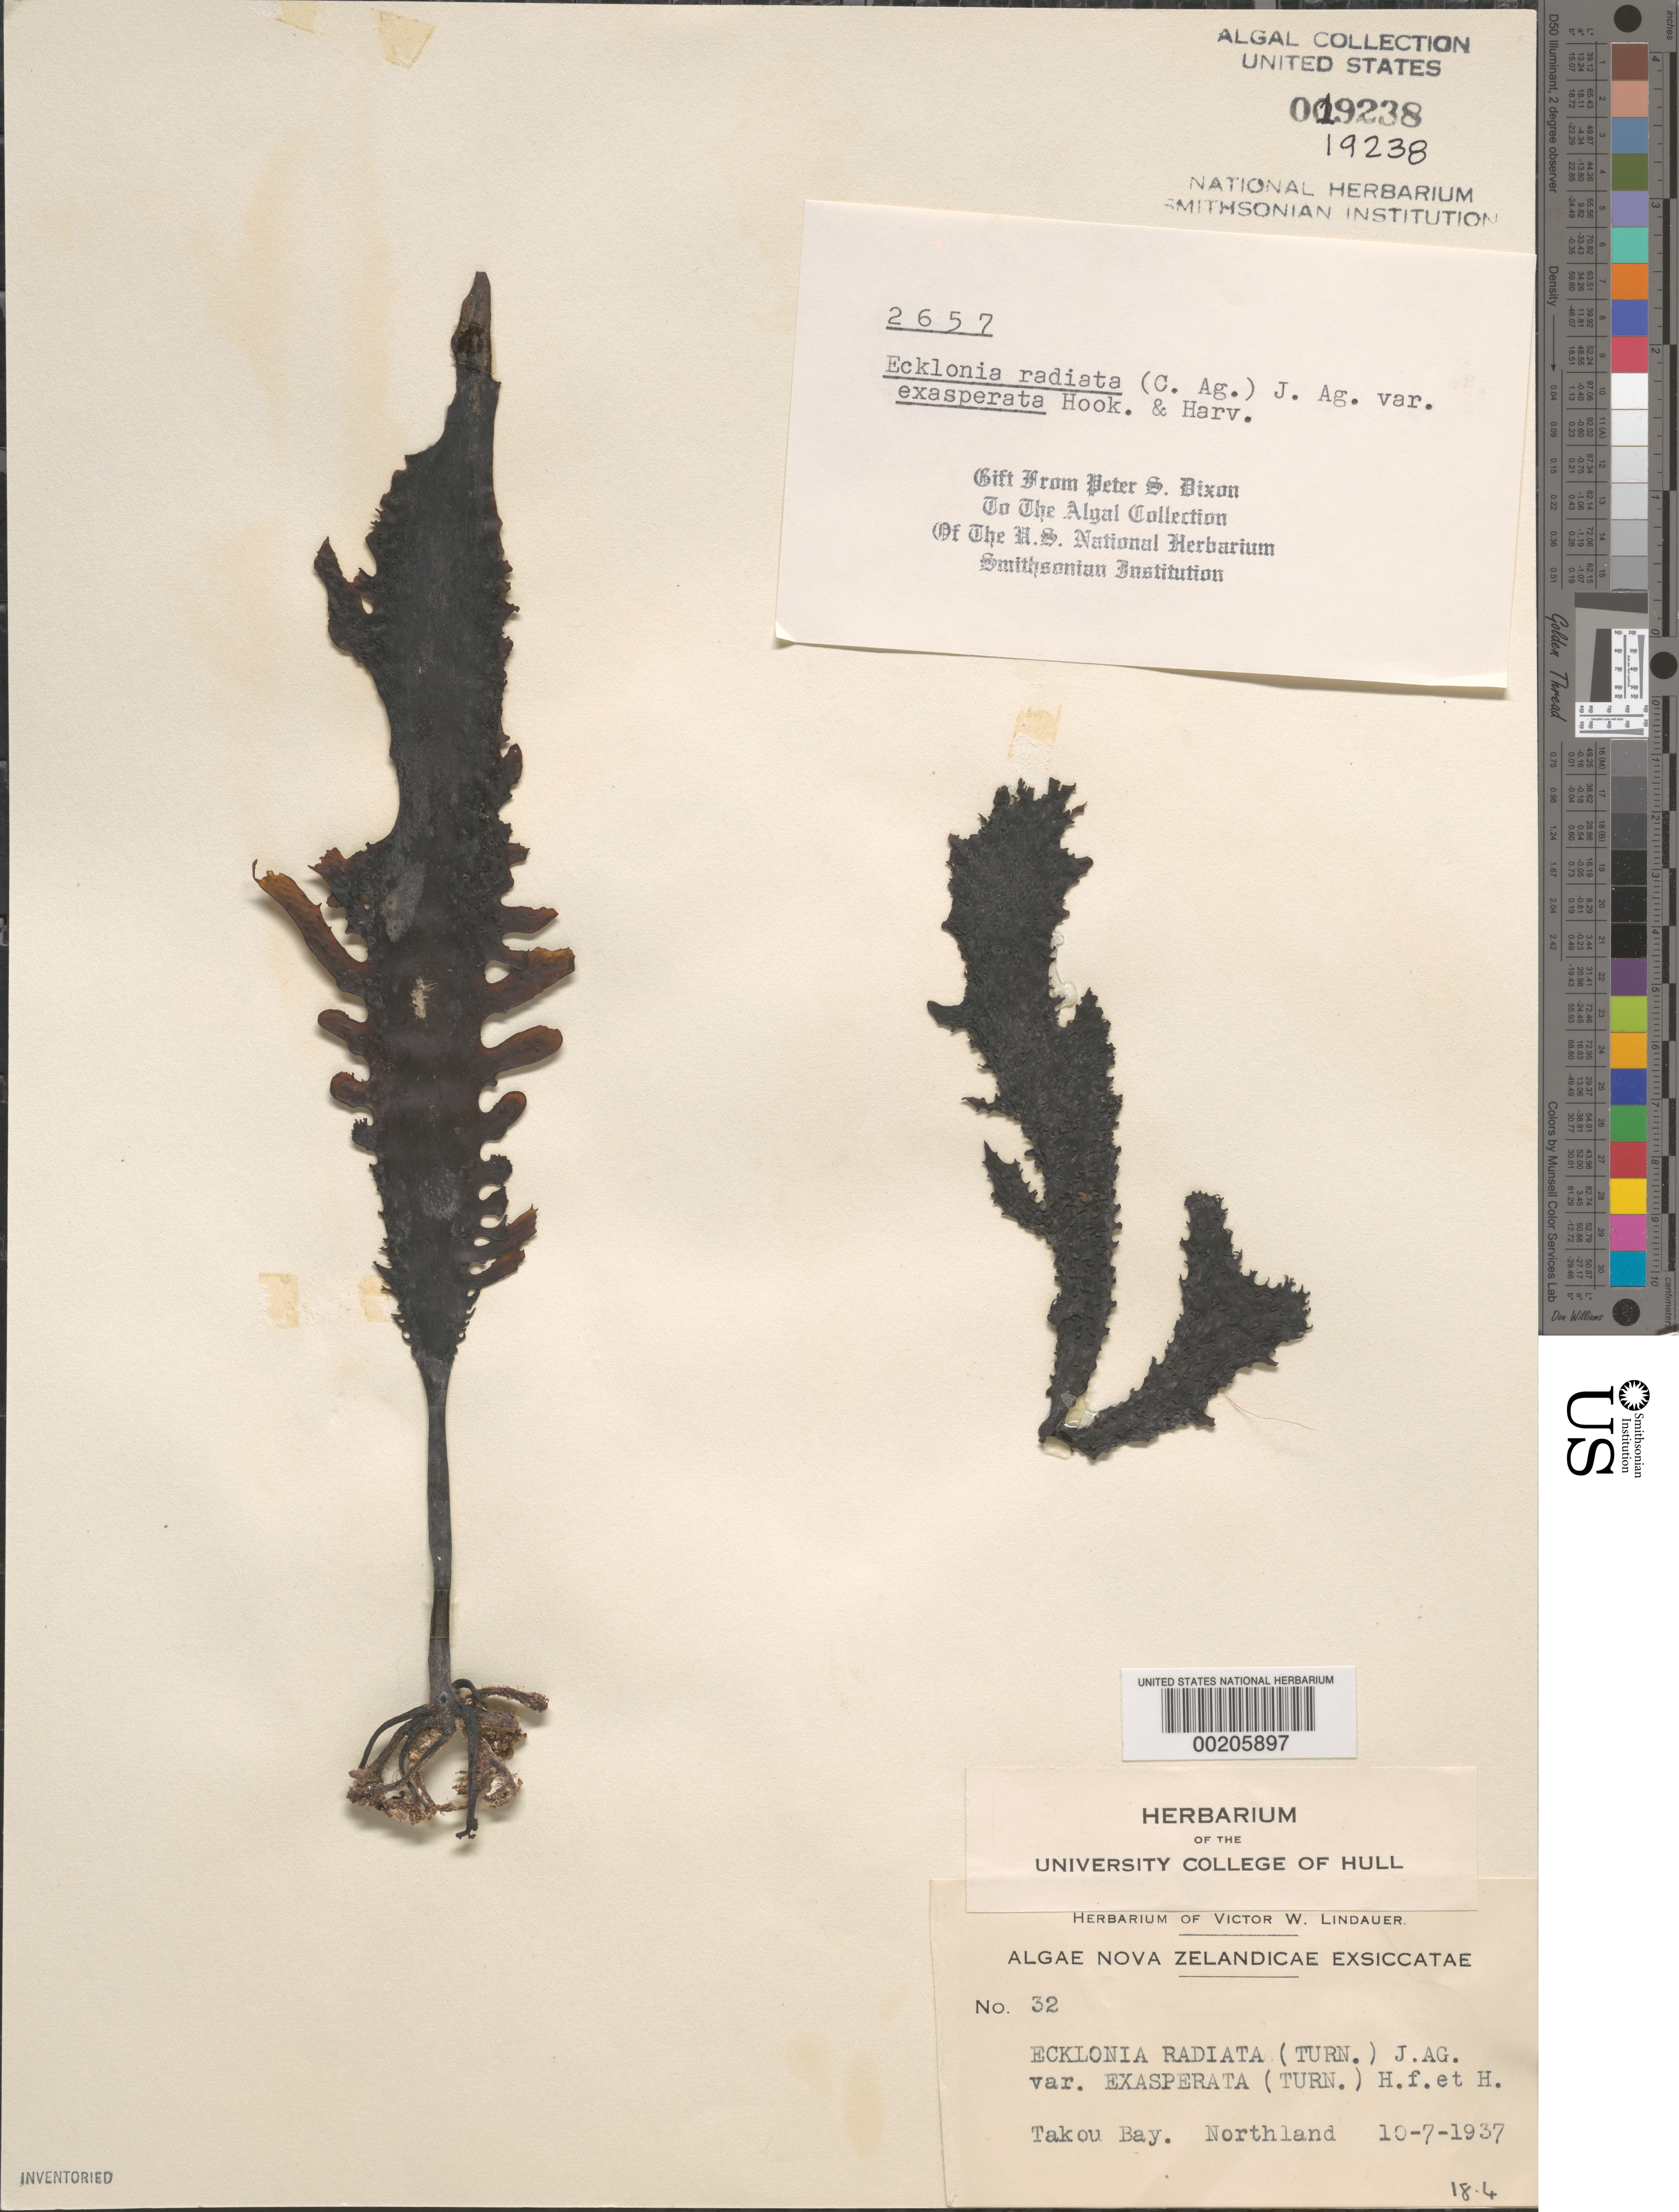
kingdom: Chromista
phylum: Ochrophyta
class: Phaeophyceae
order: Laminariales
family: Lessoniaceae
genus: Ecklonia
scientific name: Ecklonia radiata var. exasperata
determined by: Dixon, P. S.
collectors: V. Lindauer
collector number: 32 & PSD 2657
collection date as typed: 10 Jul 1937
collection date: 1937-07-10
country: New Zealand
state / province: Northland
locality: Takou bay, northland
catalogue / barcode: US 19238